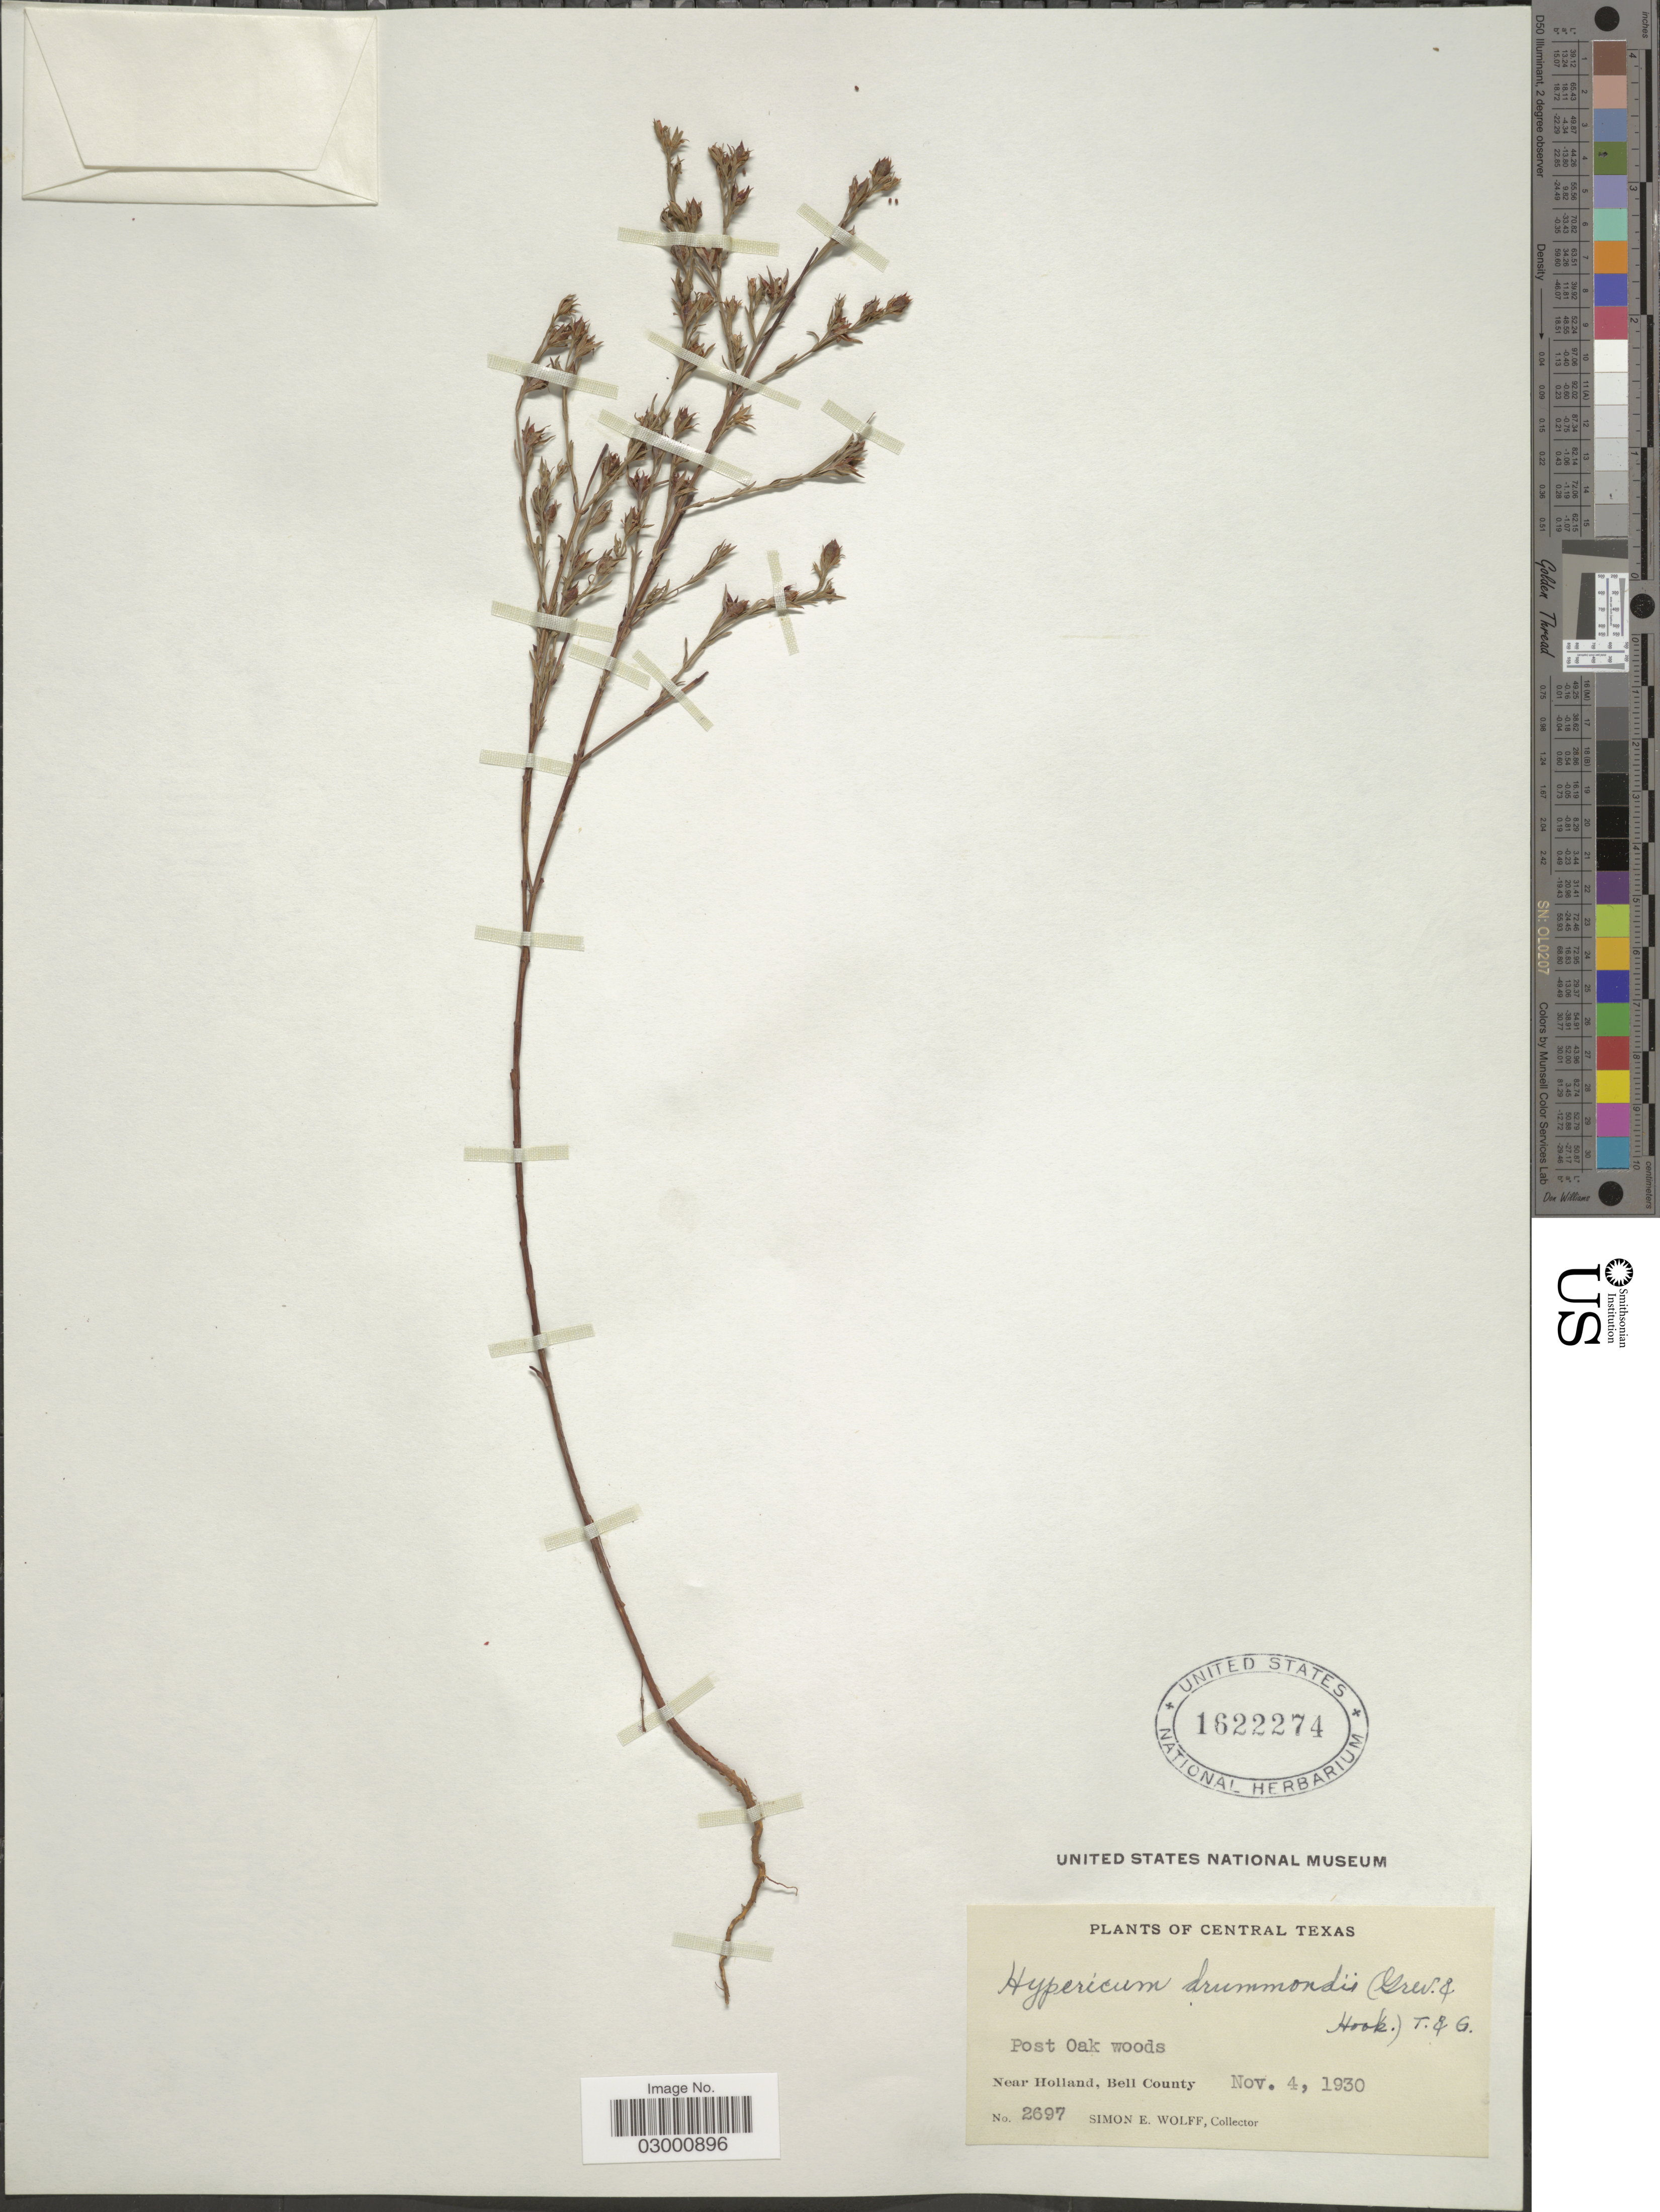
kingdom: Plantae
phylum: Tracheophyta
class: Magnoliopsida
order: Malpighiales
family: Hypericaceae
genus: Hypericum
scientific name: Hypericum drummondii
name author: (Grev. & Hook.) Torr. & A. Gray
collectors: S. E. Wolff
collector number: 2697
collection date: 1930-11-04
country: United States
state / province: Texas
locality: Central Texas. Post Oak woods. Near Holland, Bell County.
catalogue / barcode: US 1622274